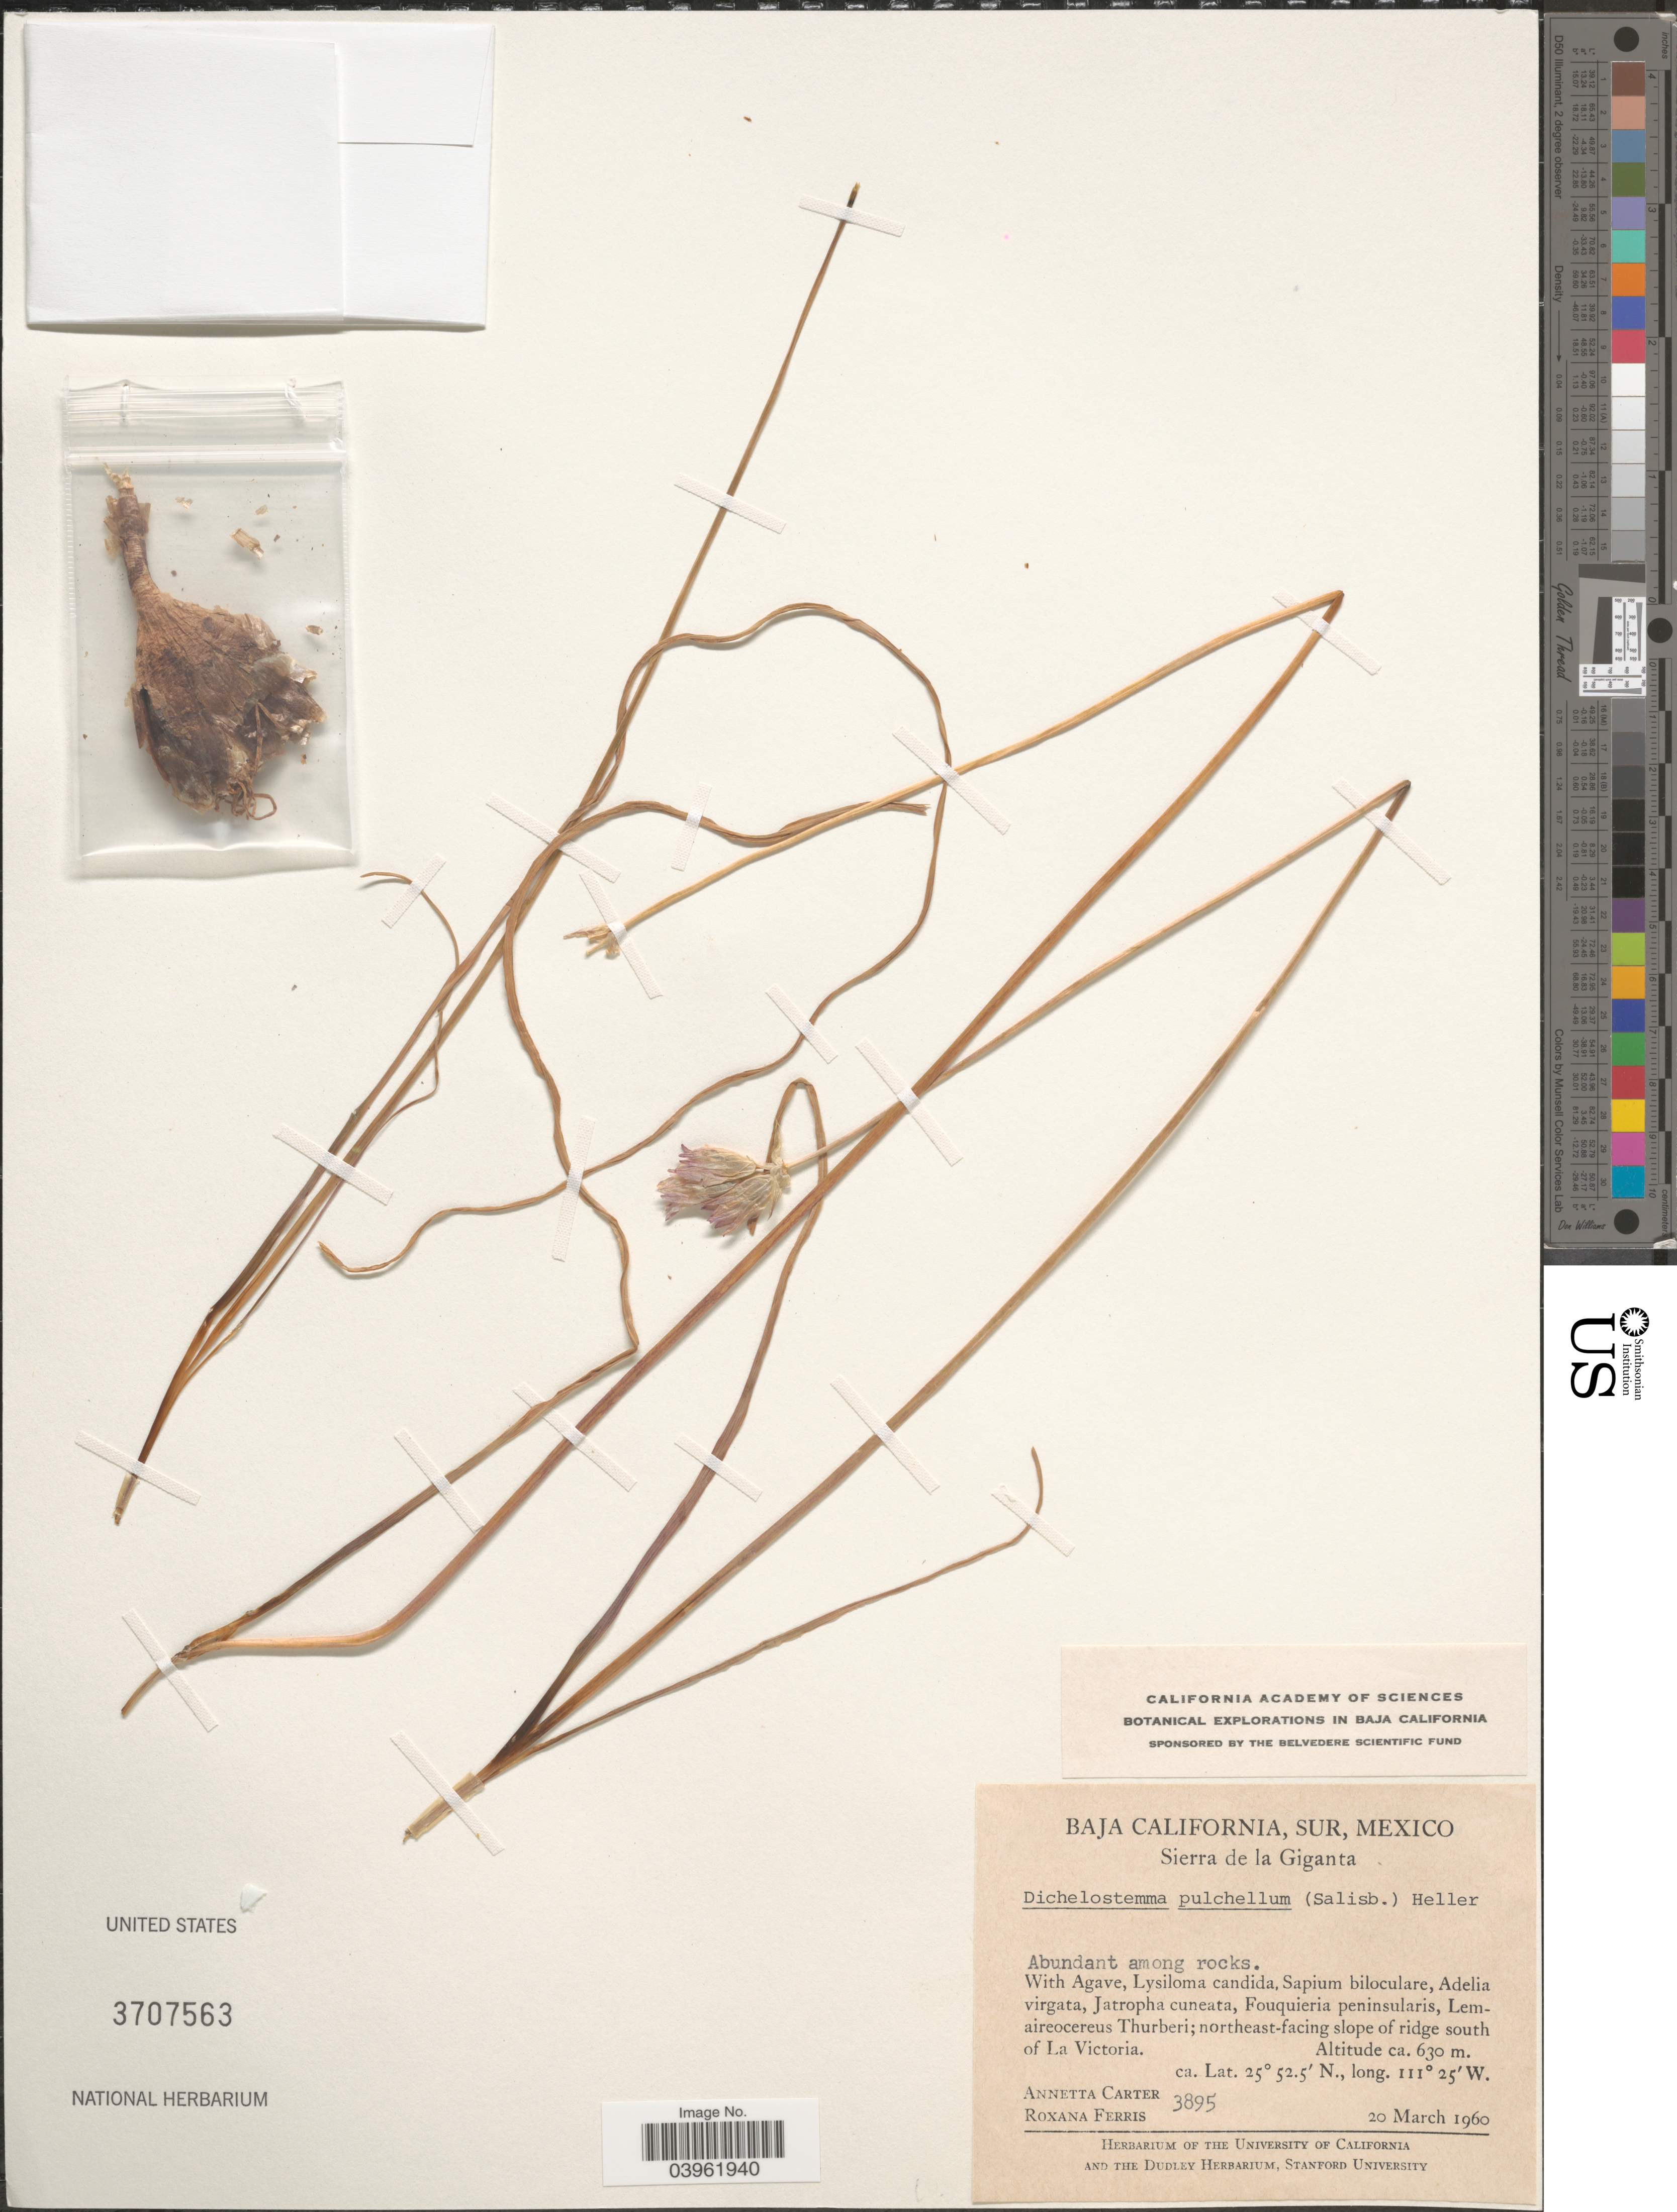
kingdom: Plantae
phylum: Tracheophyta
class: Liliopsida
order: Asparagales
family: Asparagaceae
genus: Dichelostemma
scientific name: Dichelostemma pulchellum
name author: (Salisb.) A. Heller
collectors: A. Carter & R. S. Ferris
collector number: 3895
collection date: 1960-03-20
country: Mexico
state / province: Baja California Sur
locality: Sierra de la Giganta. Northeast-facing slope of ridge south of La Victoria.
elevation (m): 630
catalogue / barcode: US 3707563